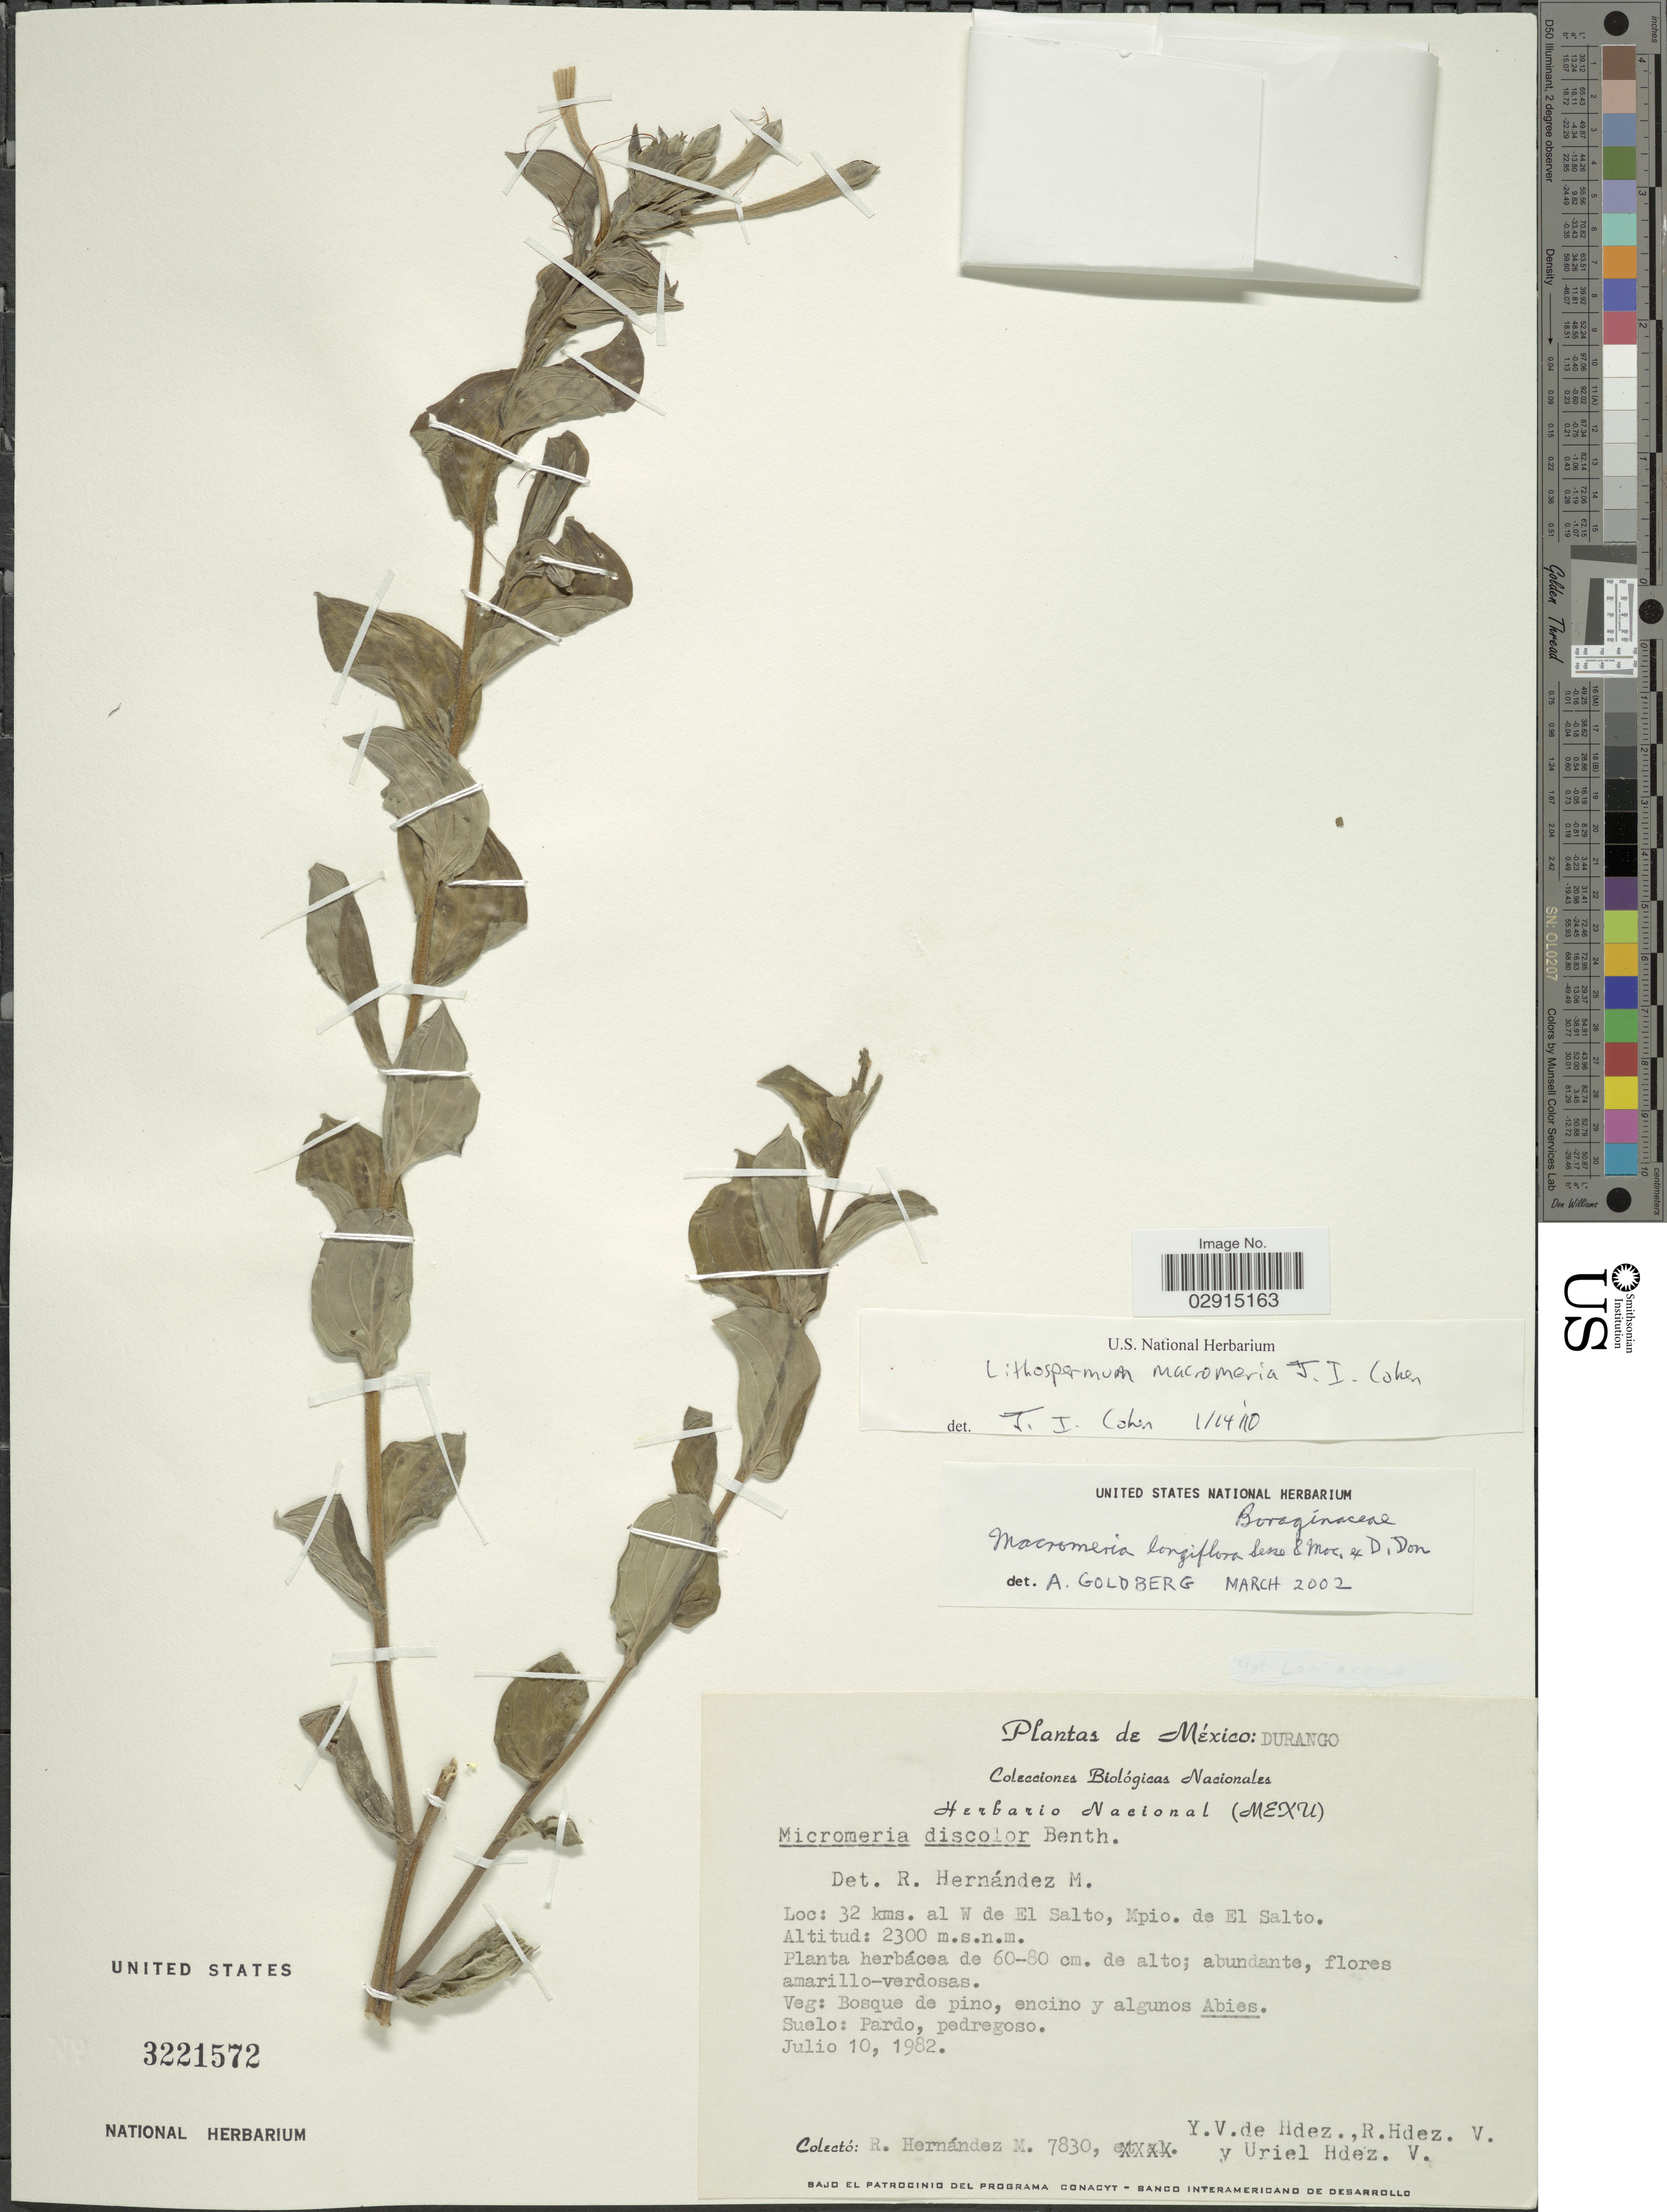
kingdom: Plantae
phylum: Tracheophyta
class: Magnoliopsida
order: Boraginales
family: Boraginaceae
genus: Lithospermum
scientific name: Lithospermum macromeria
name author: Cohen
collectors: R. Hernández M., Y. V. De Hdez, R. Hdez.-V. & U. Hdez.-V.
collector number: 7830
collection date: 1982-07-10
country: Mexico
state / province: Durango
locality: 32 kms. al W de El Salto, Mpio. de El Salto.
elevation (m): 2300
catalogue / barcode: US 3221572